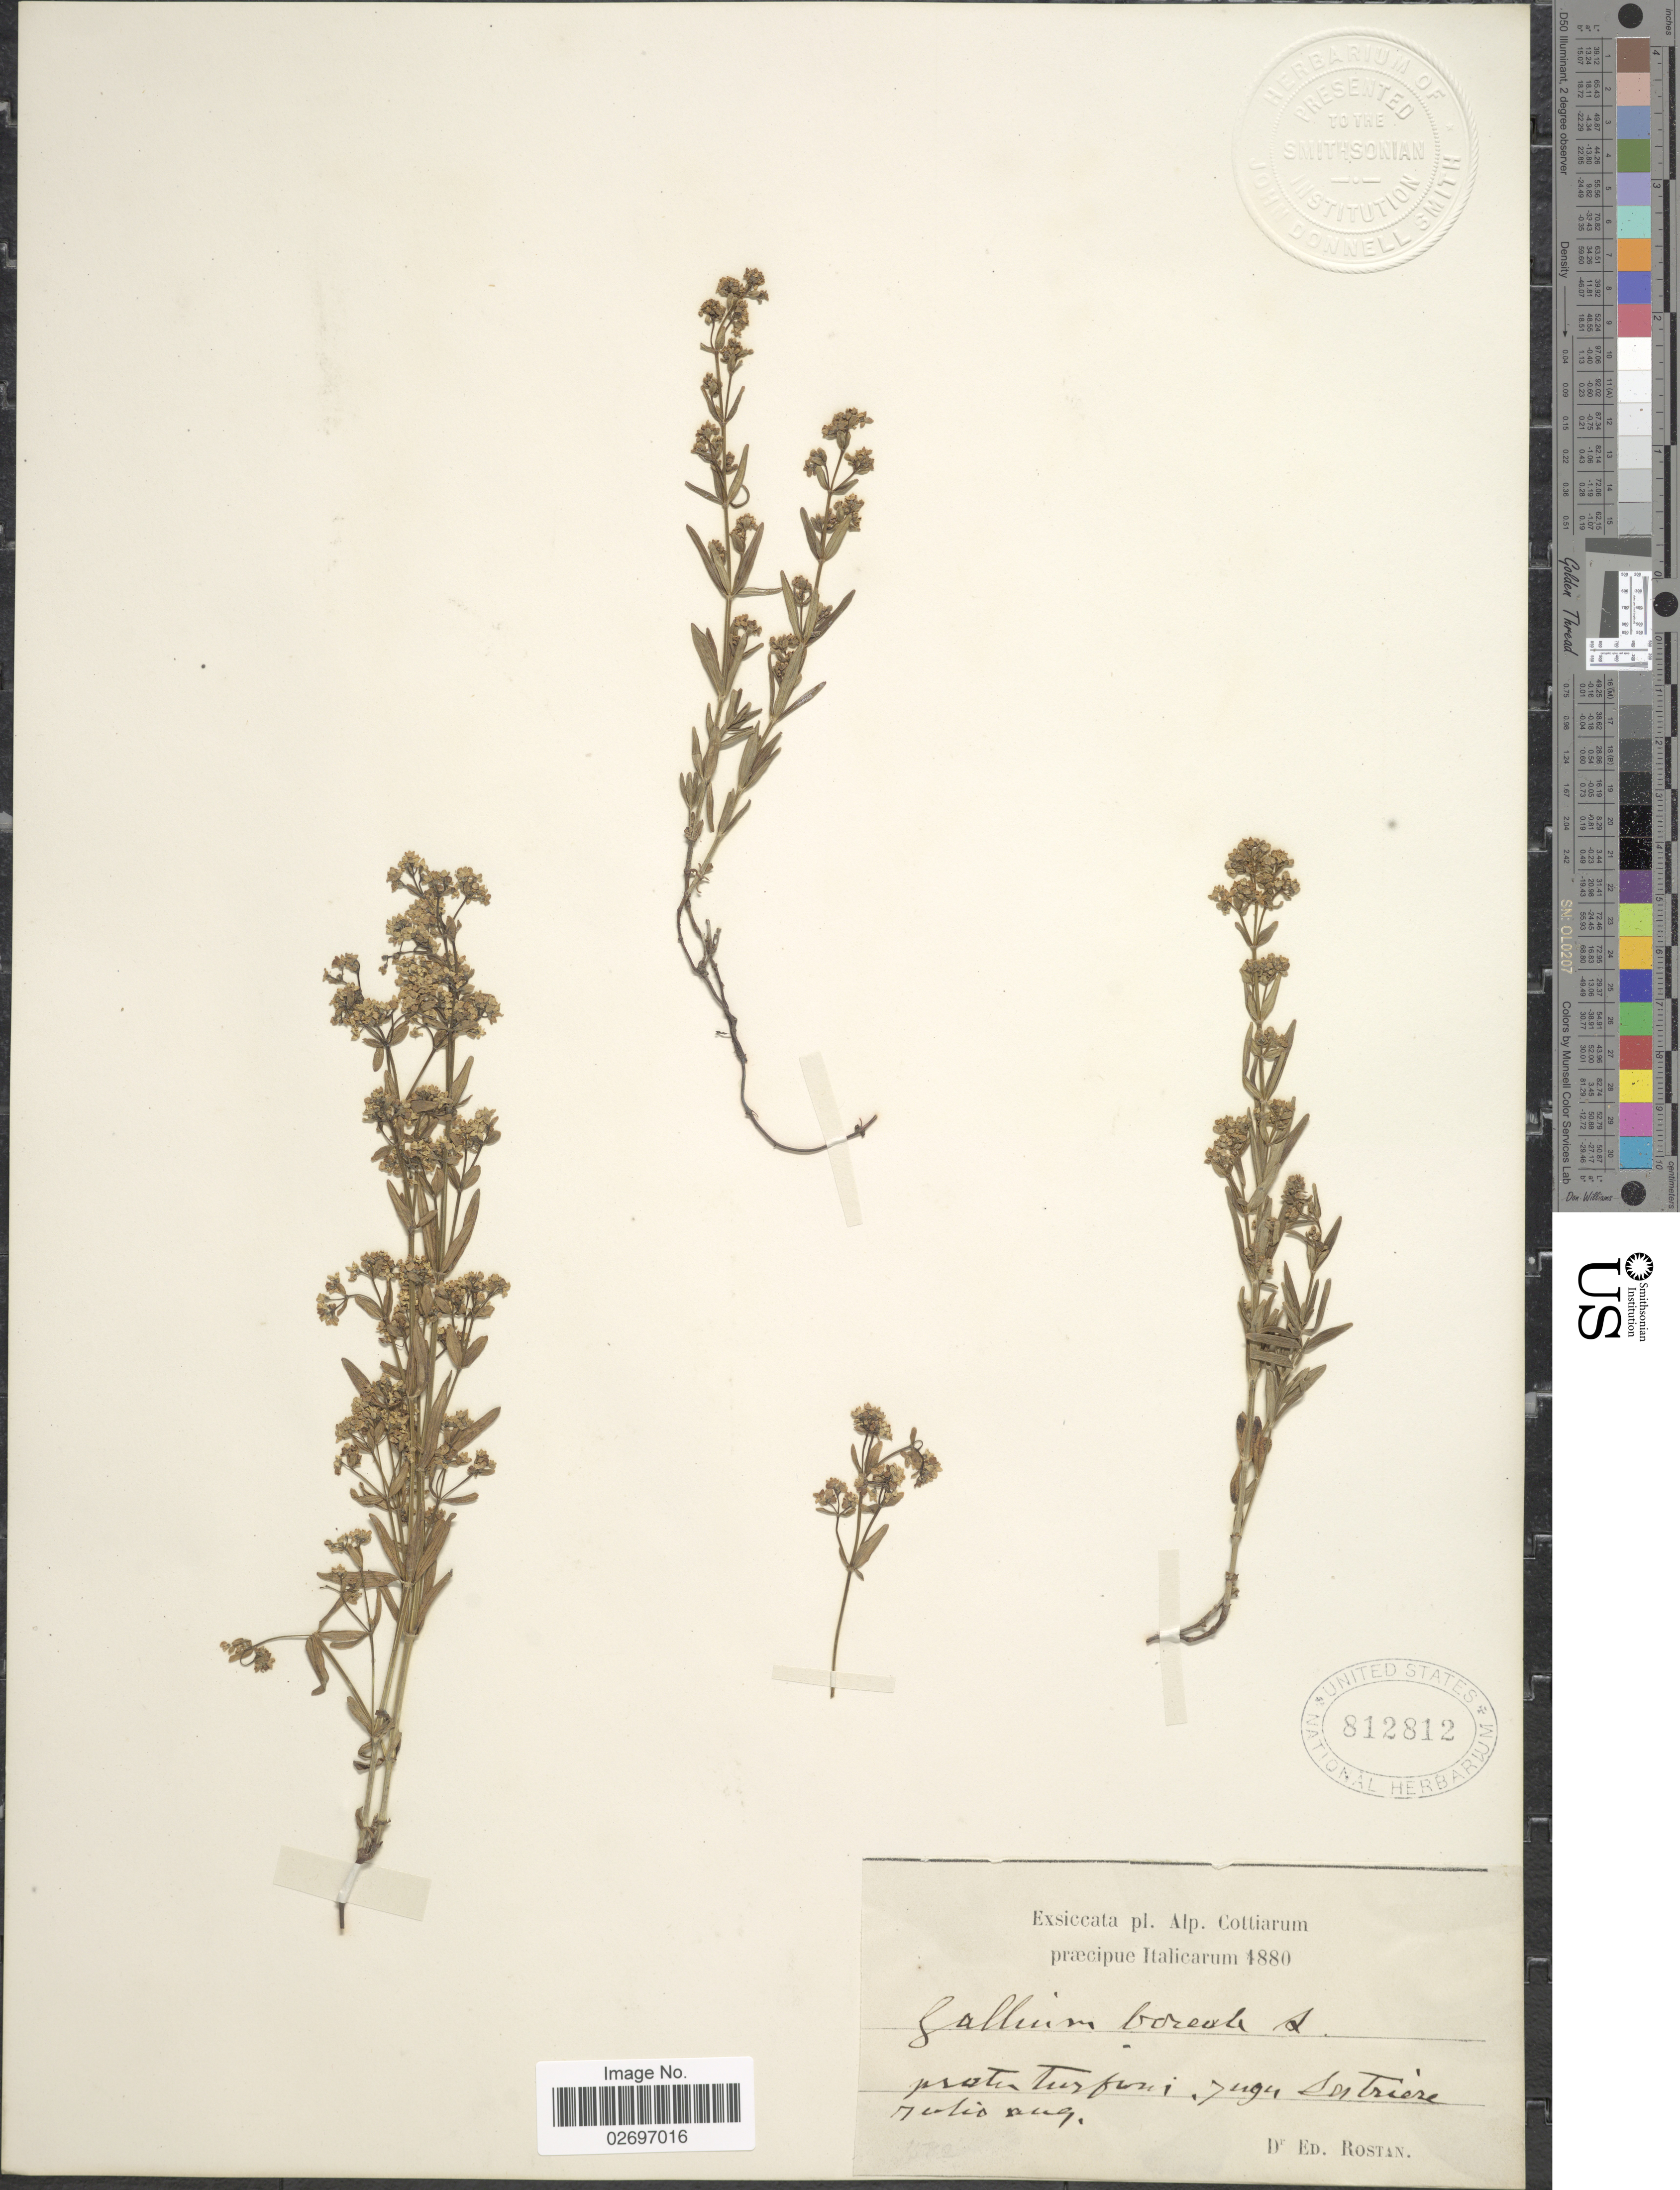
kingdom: Plantae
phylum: Tracheophyta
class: Magnoliopsida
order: Gentianales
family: Rubiaceae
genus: Galium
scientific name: Galium boreale L.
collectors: E. Rostan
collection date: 1880-07/1880-08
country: Italy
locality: Alp. Cottiarum, pratis turfini, jugu Sestriere [interpreted]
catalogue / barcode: US 812812